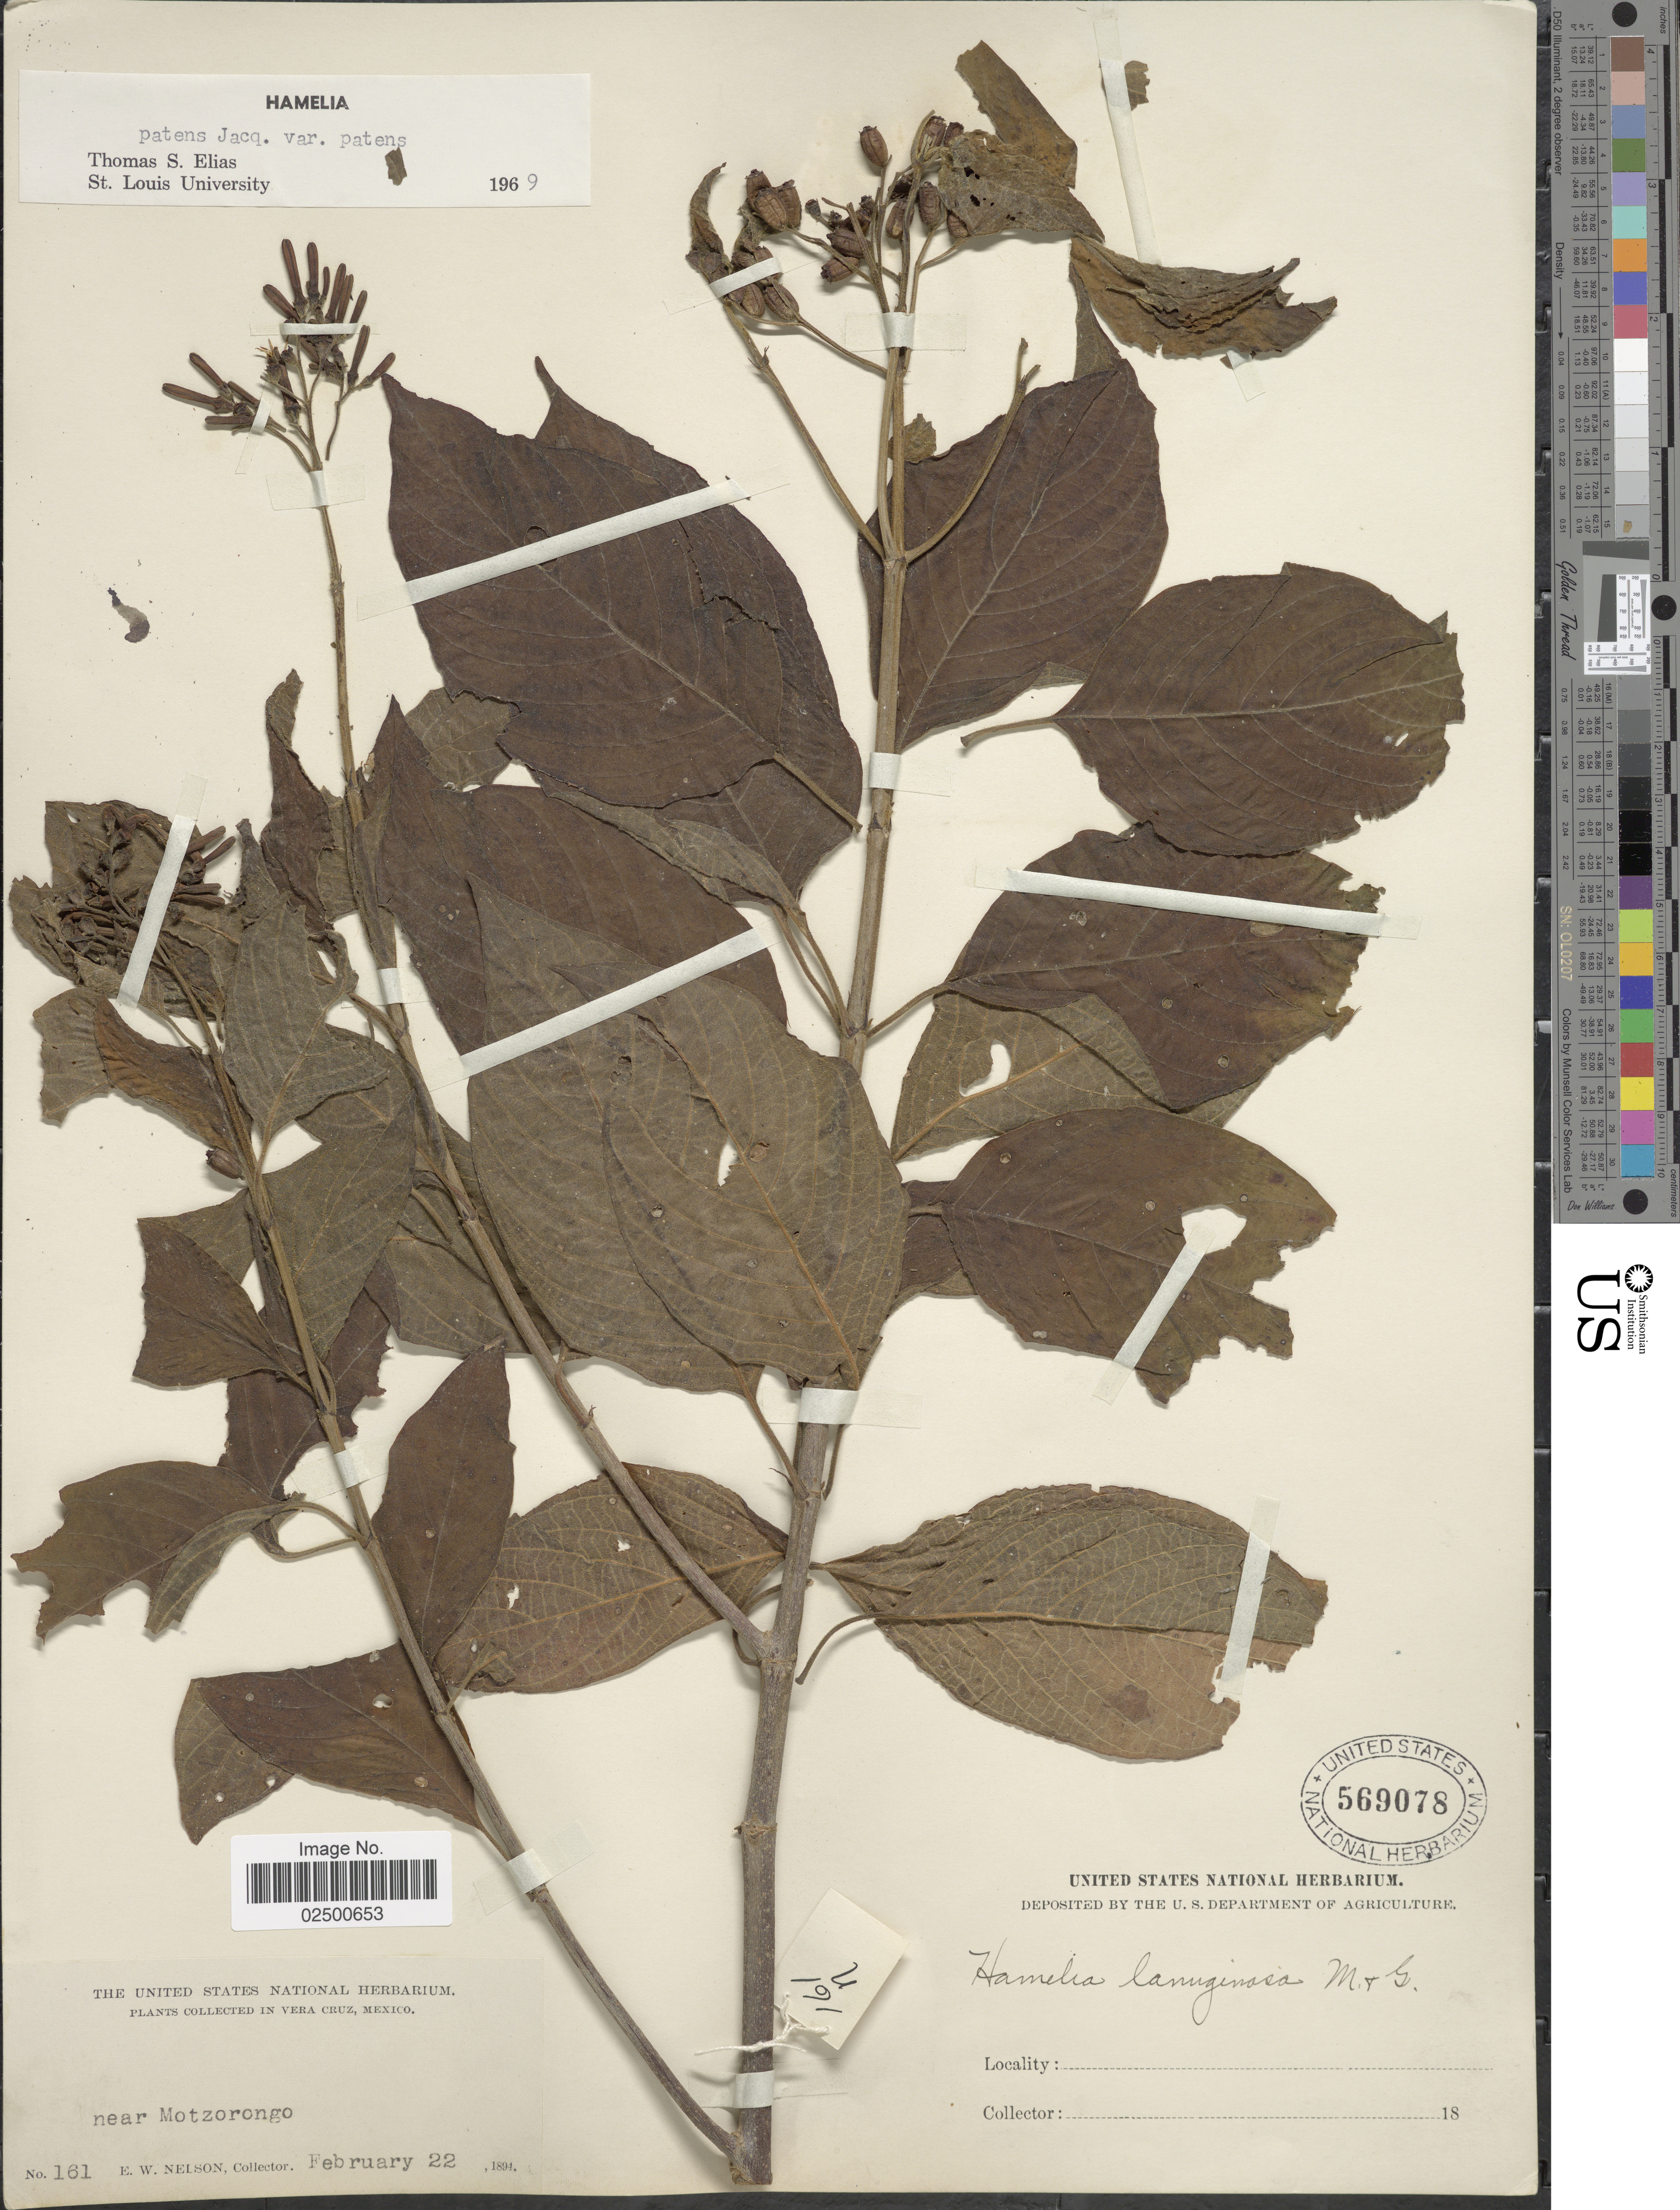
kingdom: Plantae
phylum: Tracheophyta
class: Magnoliopsida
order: Gentianales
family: Rubiaceae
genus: Hamelia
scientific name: Hamelia patens var. patens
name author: Jacq.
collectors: E. W. Nelson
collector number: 161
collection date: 1894-02-22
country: Mexico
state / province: Veracruz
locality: Vera Cruz, near Motzorongo.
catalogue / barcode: US 569078